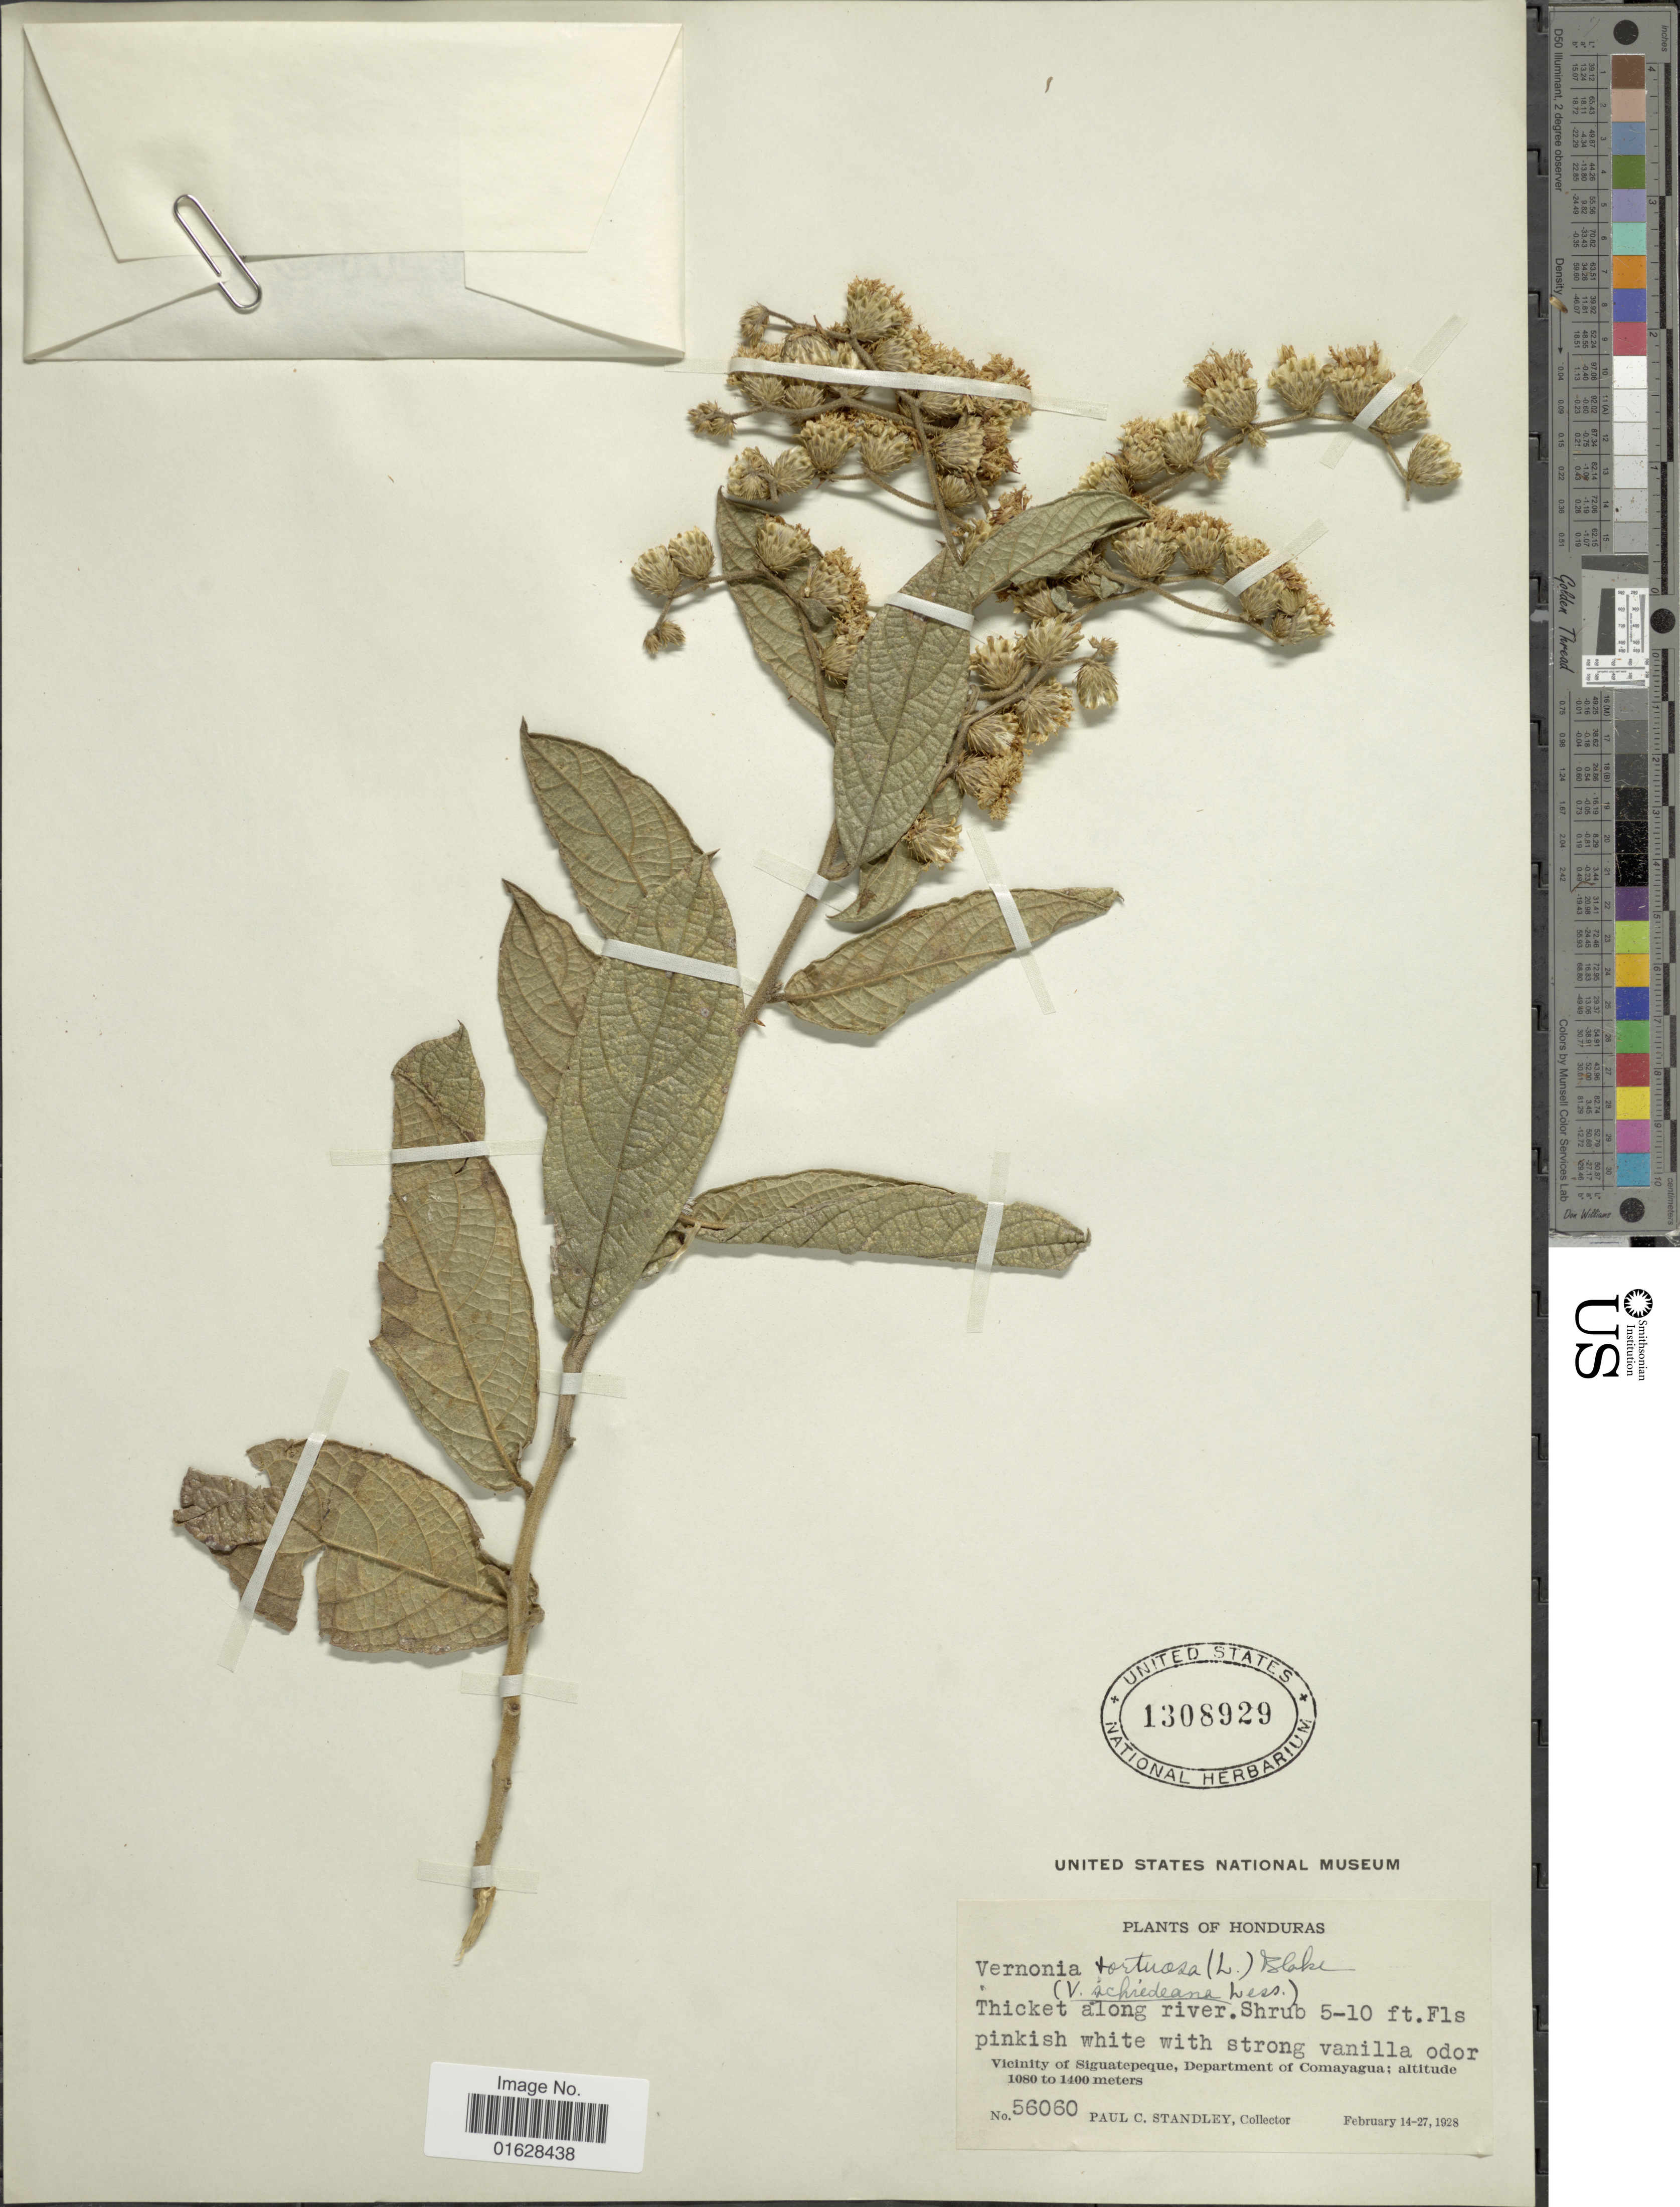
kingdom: Plantae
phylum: Tracheophyta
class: Magnoliopsida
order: Asterales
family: Asteraceae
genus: Lepidaploa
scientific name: Lepidaploa tortuosa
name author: (L.) H. Rob.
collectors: P. C. Standley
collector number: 56060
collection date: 1928-02-14/1928-02-27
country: Honduras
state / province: Comayagua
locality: Vicinity of Siguatepeque, Department of Comayagua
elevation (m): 1080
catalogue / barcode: US 1308929